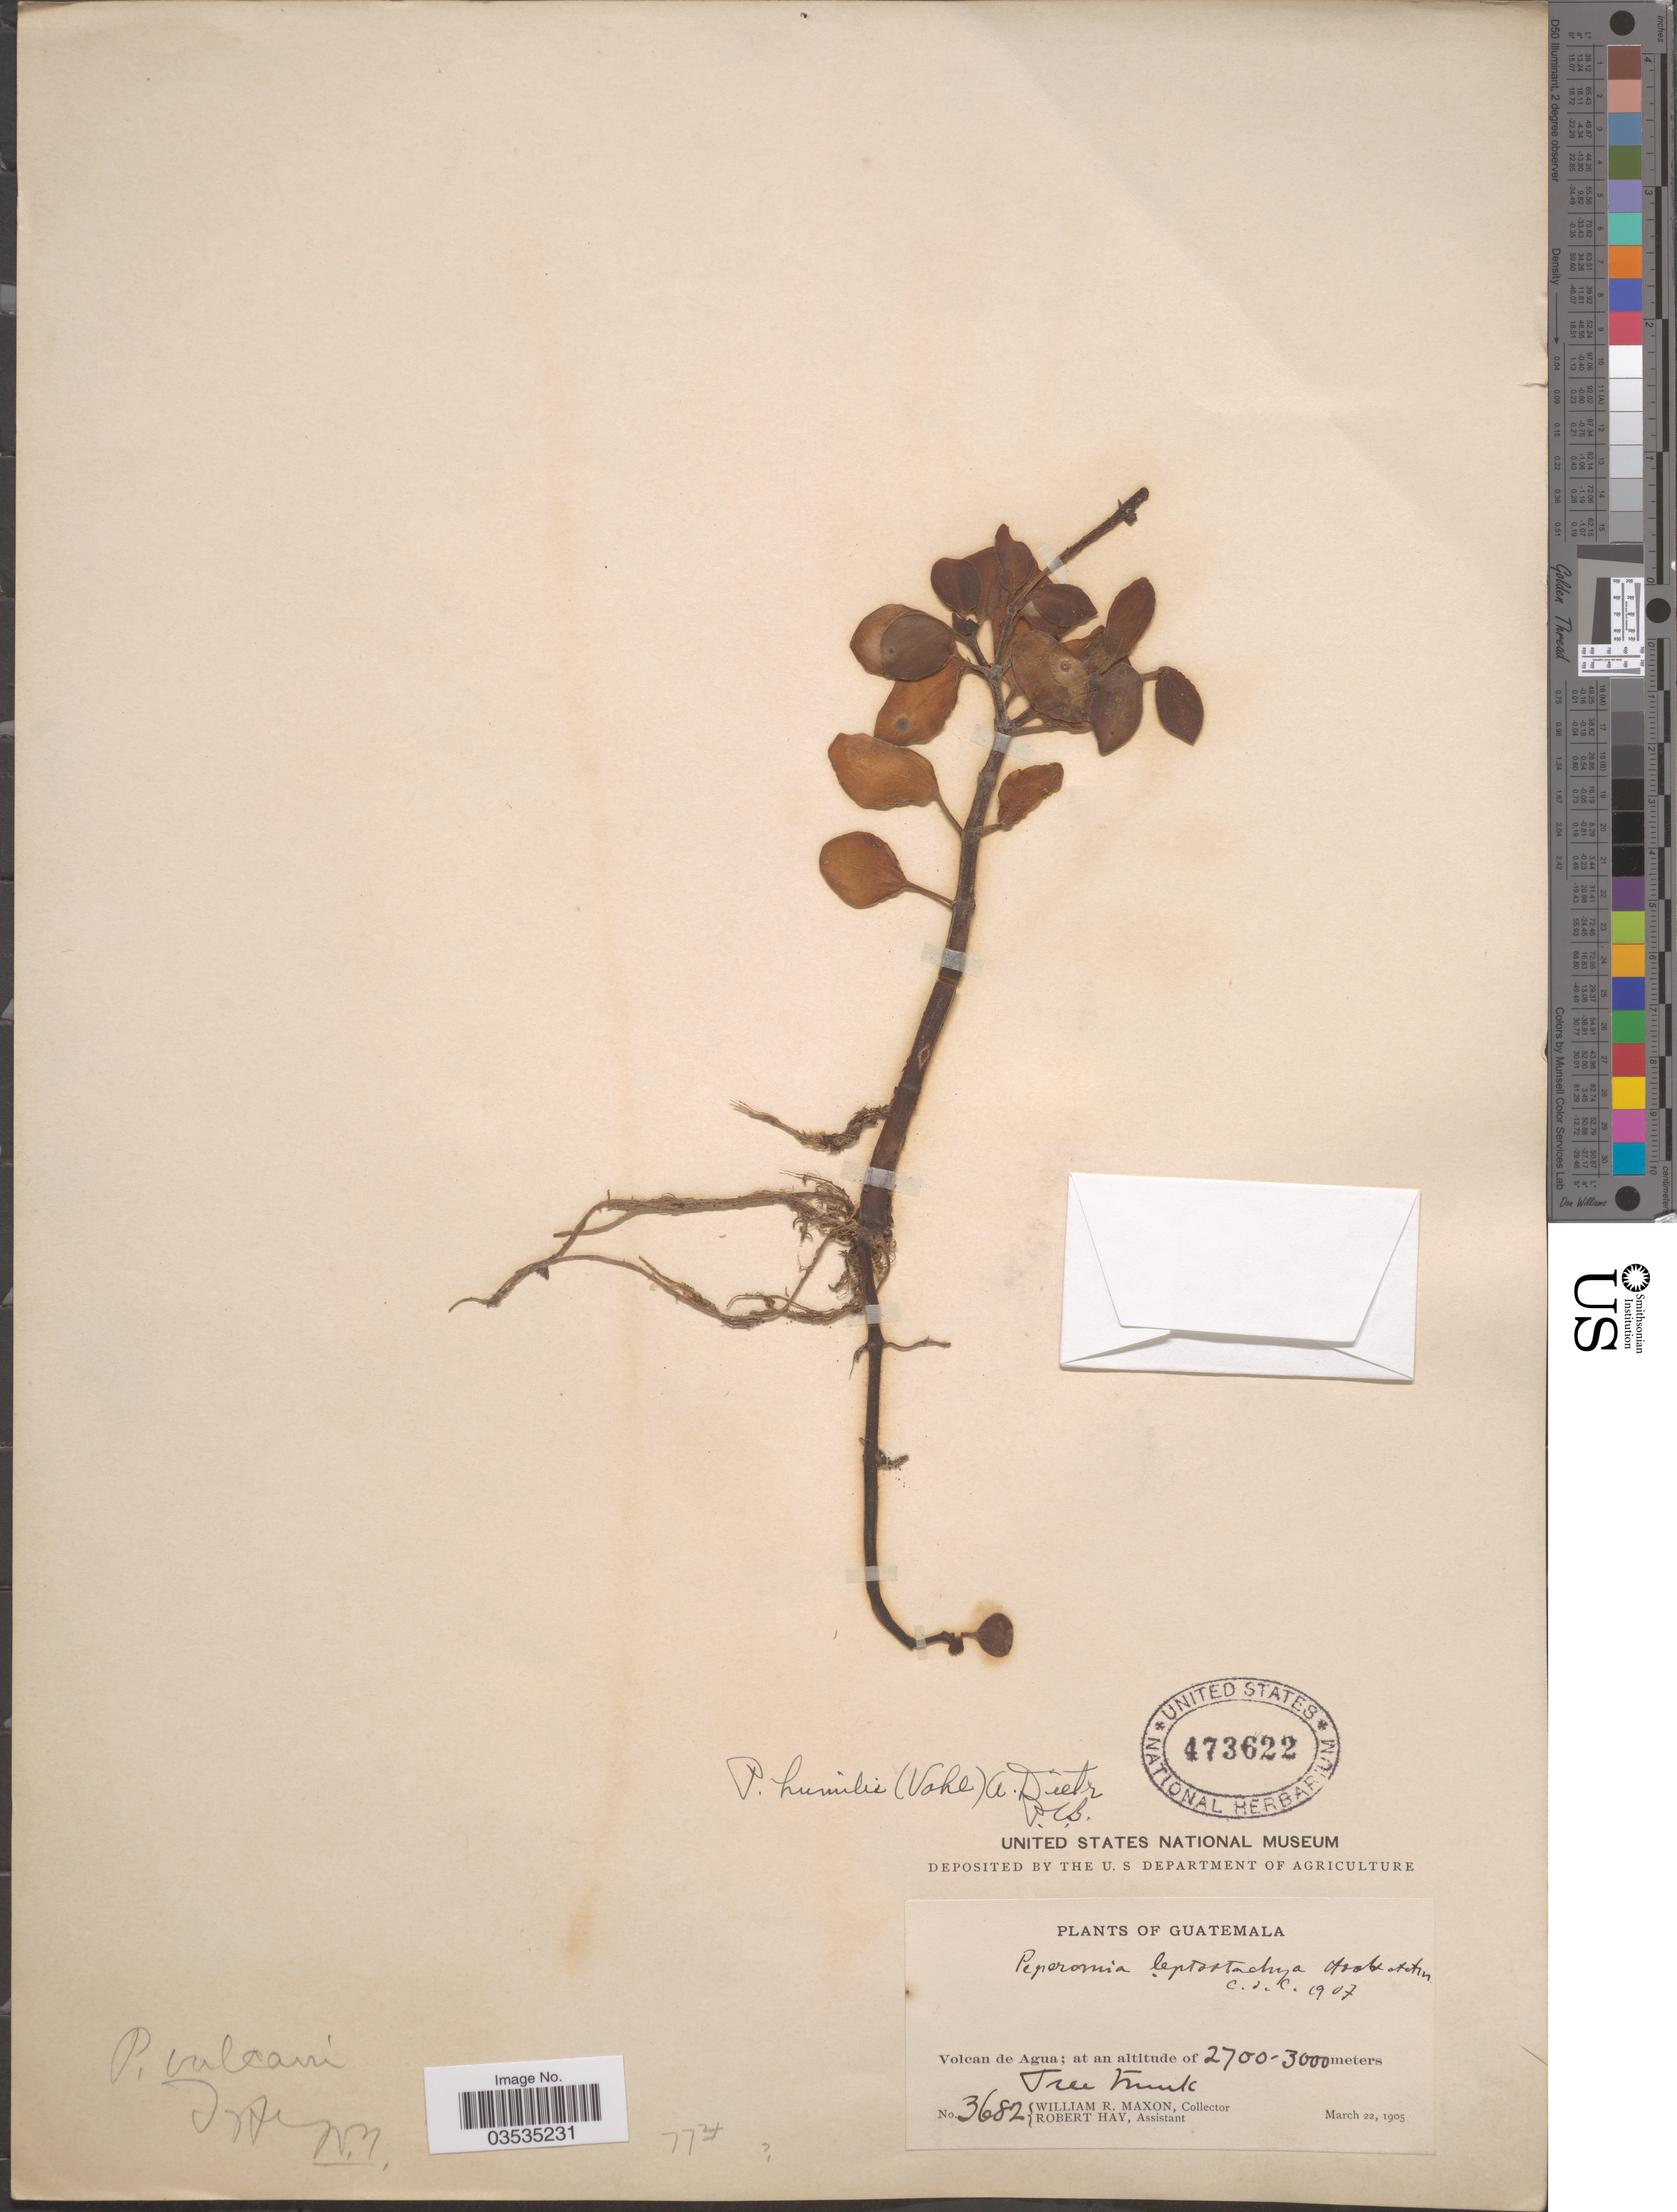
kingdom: Plantae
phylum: Tracheophyta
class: Magnoliopsida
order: Piperales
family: Piperaceae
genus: Peperomia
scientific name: Peperomia humilis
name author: (Vahl) A. Dietr.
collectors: W. R. Maxon & R. Hay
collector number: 3682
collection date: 1905-03-22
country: Guatemala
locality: Volcan de Agua.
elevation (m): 2700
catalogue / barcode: US 473622